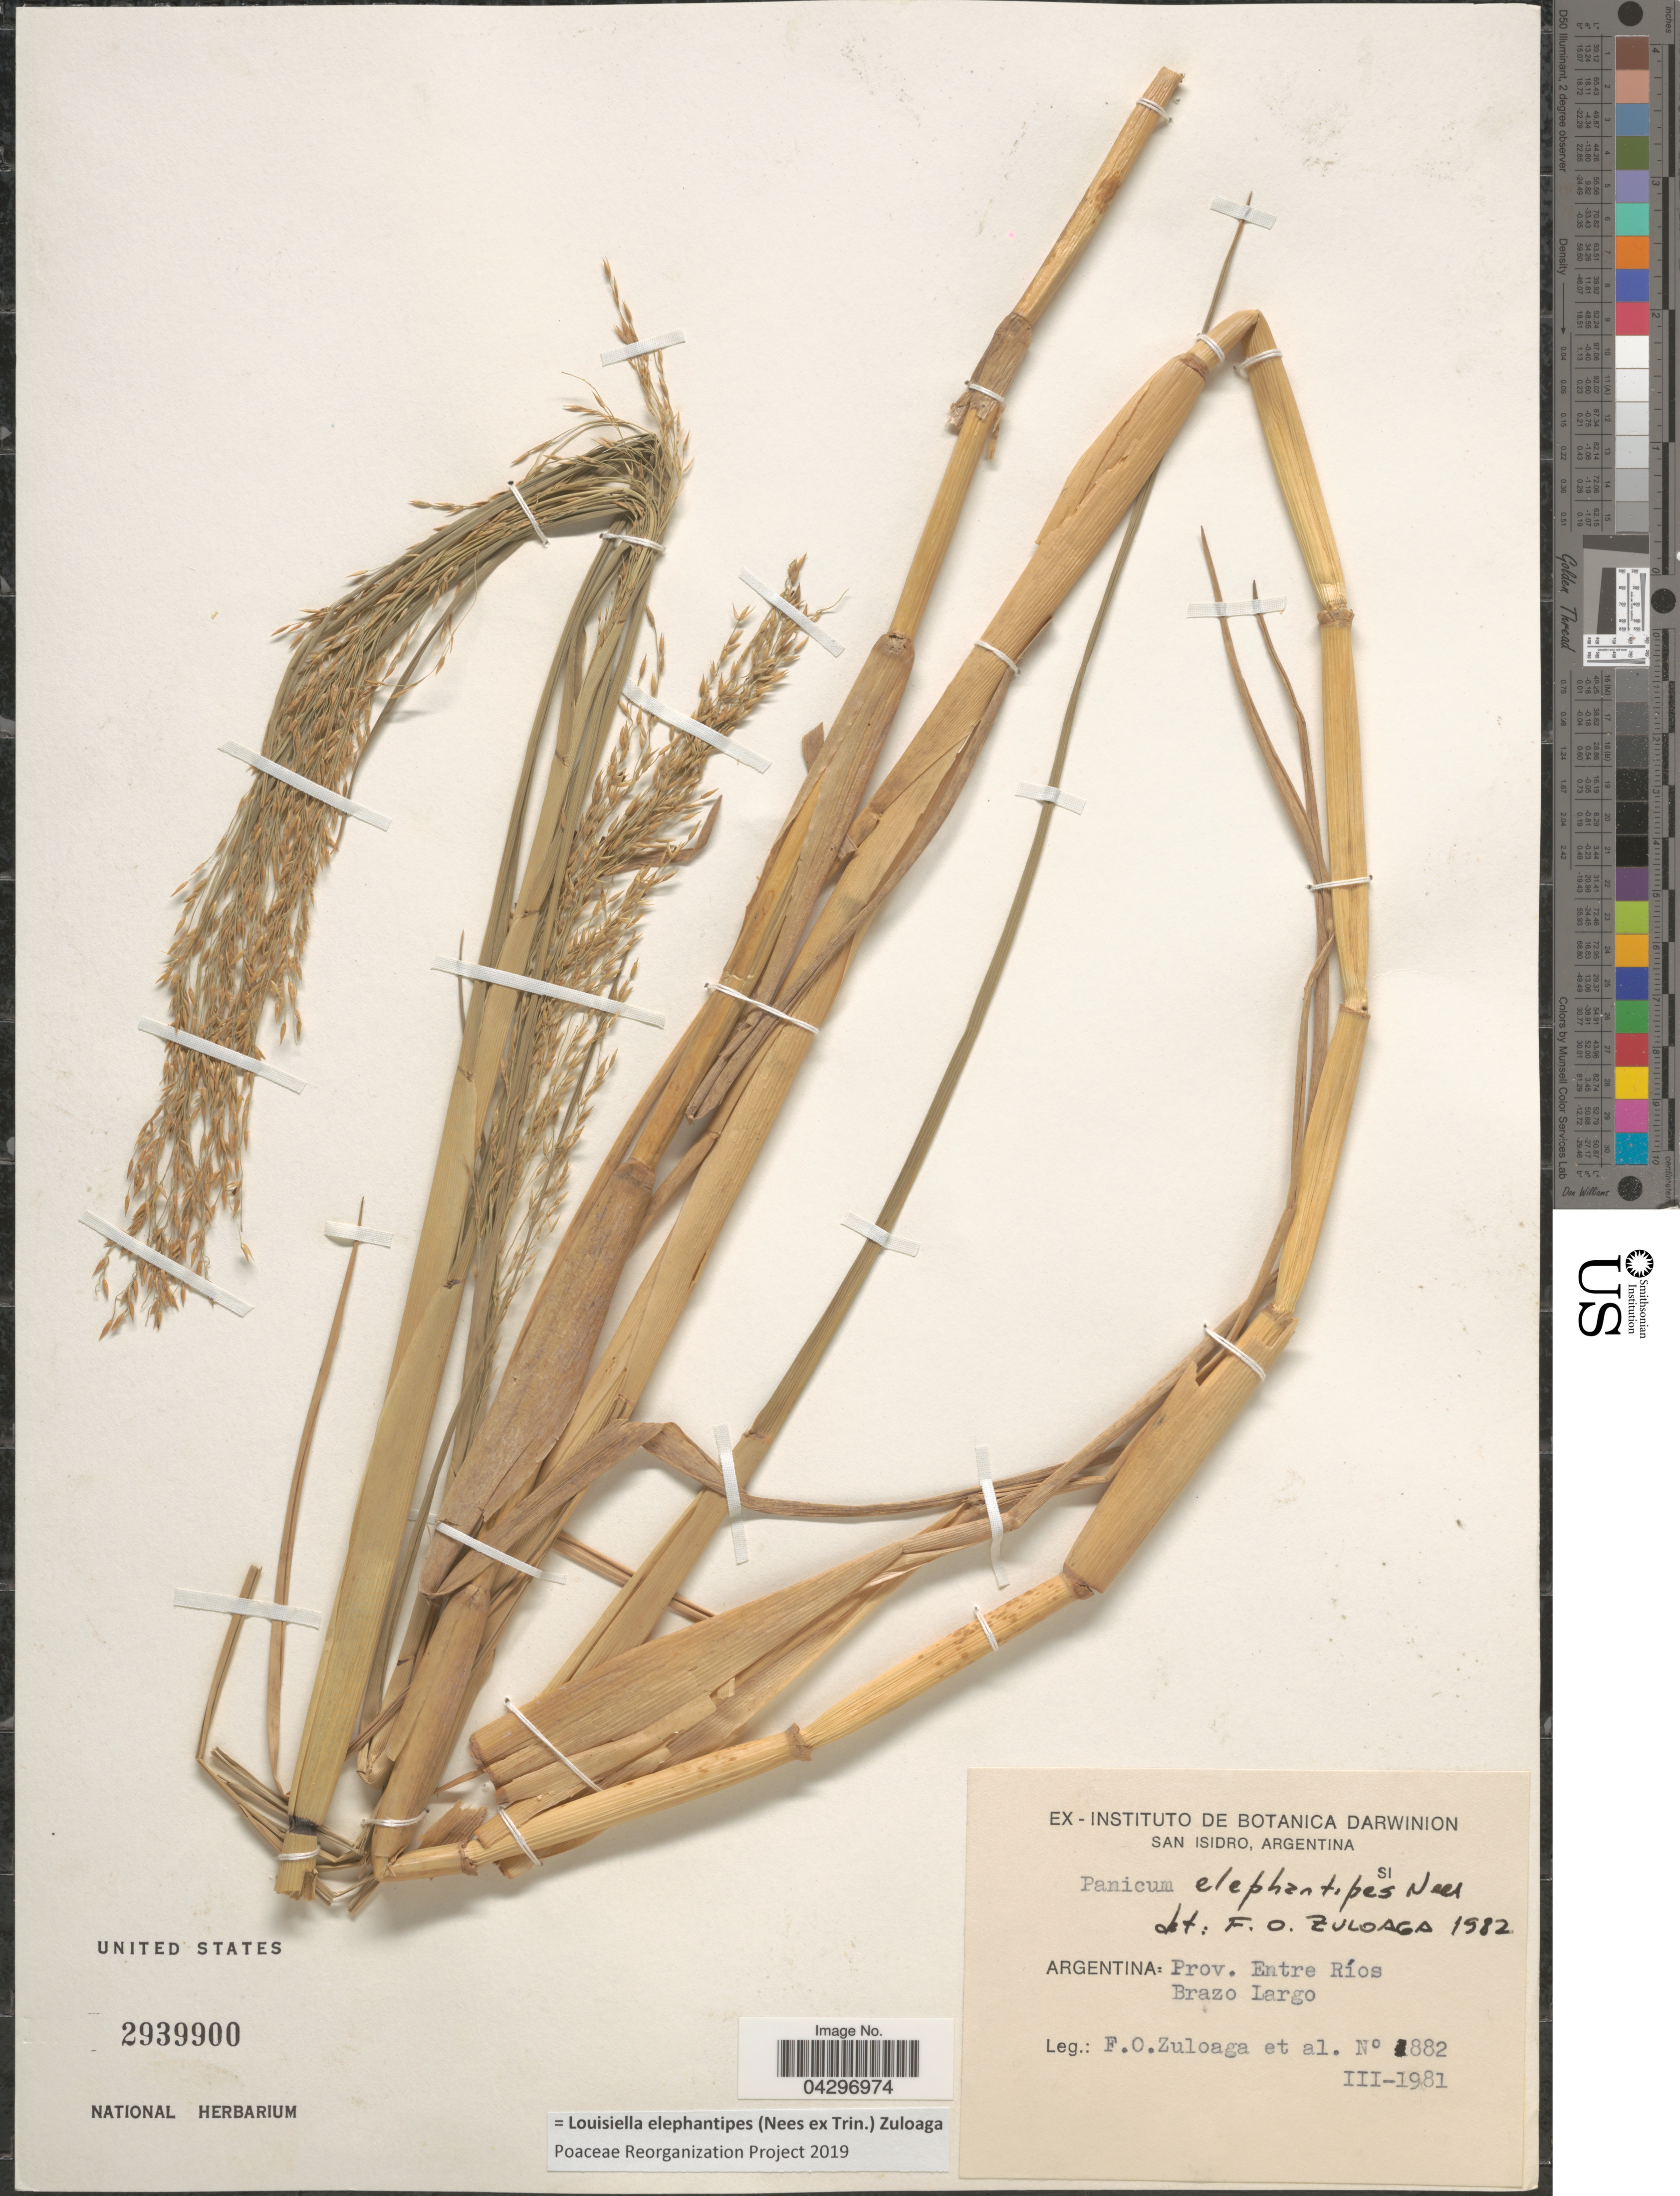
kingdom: Plantae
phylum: Tracheophyta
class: Liliopsida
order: Poales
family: Poaceae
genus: Louisiella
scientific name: Louisiella elephantipes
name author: (Nees ex Trin.) Zuloaga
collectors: F. O. Zuloaga & et al.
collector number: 882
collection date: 1981-03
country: Argentina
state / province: Entre Rios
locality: Brazo Largo.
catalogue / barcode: US 2939900